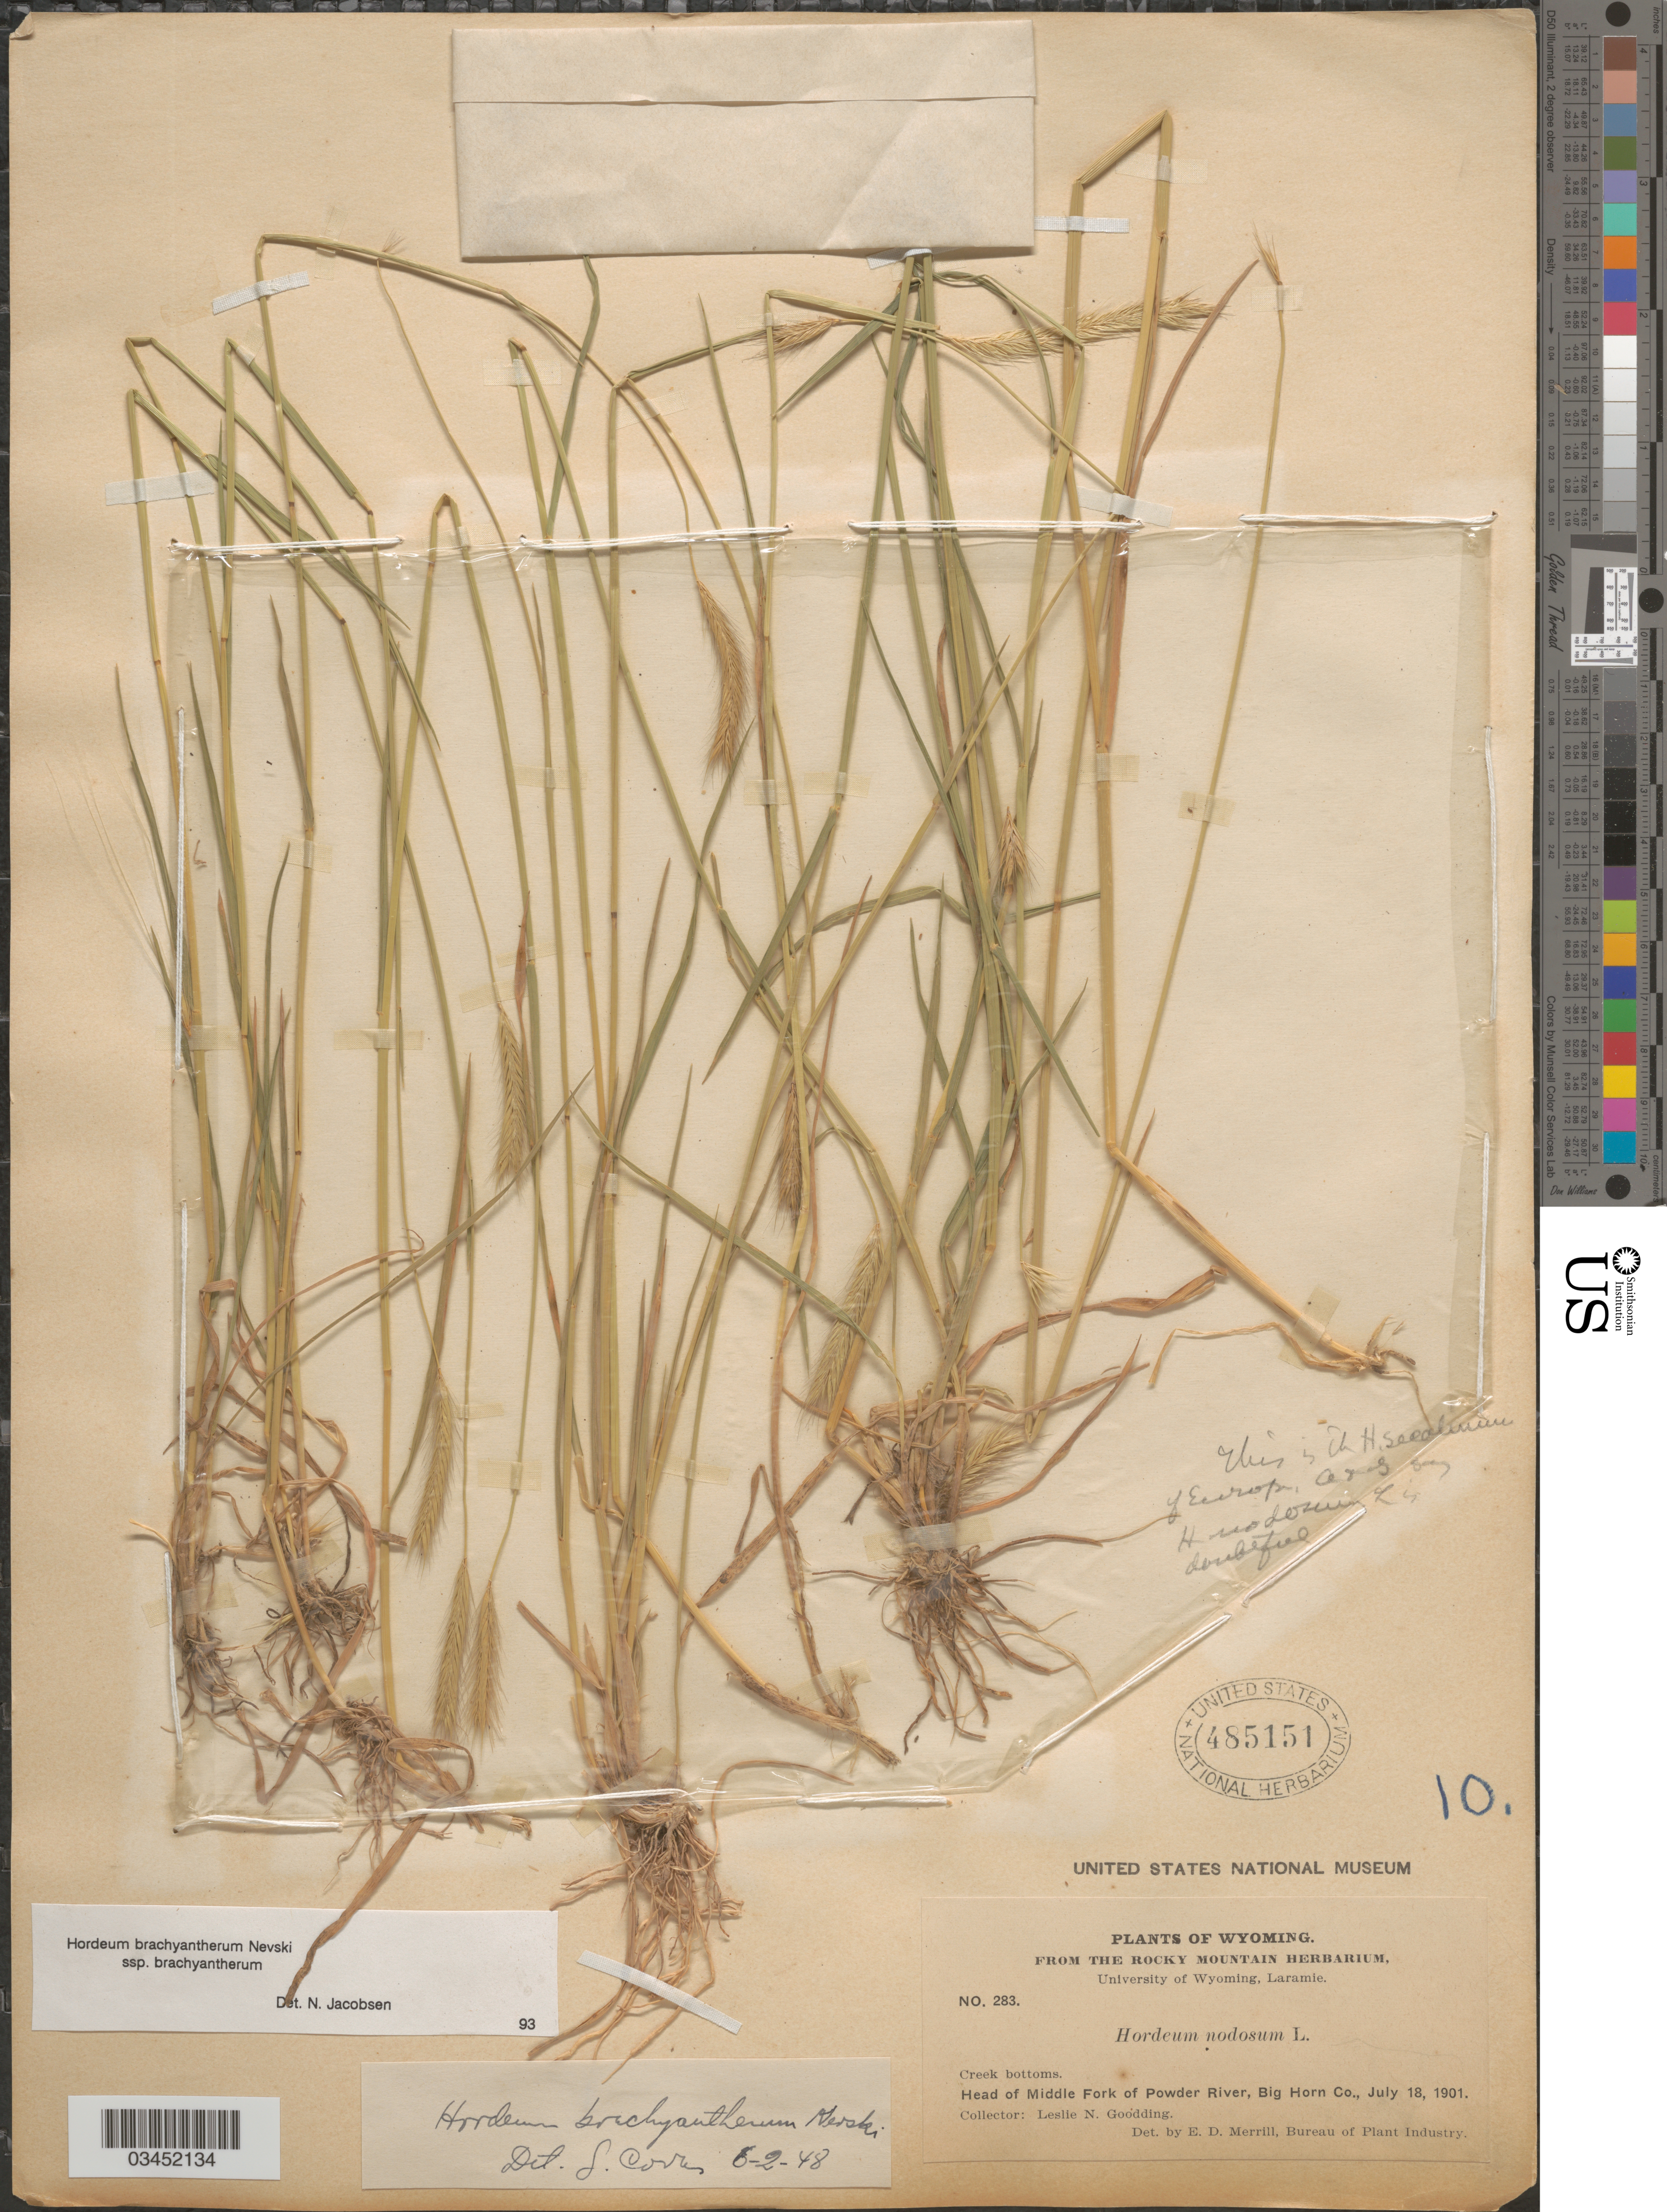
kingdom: Plantae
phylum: Tracheophyta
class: Liliopsida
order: Poales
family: Poaceae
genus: Hordeum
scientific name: Hordeum brachyantherum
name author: Nevski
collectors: L. N. Goodding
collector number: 283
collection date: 1901-07-18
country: United States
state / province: Wyoming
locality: Creek bottoms. Head of Middle Fork of Powder River, Big Horn Co.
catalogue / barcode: US 485151